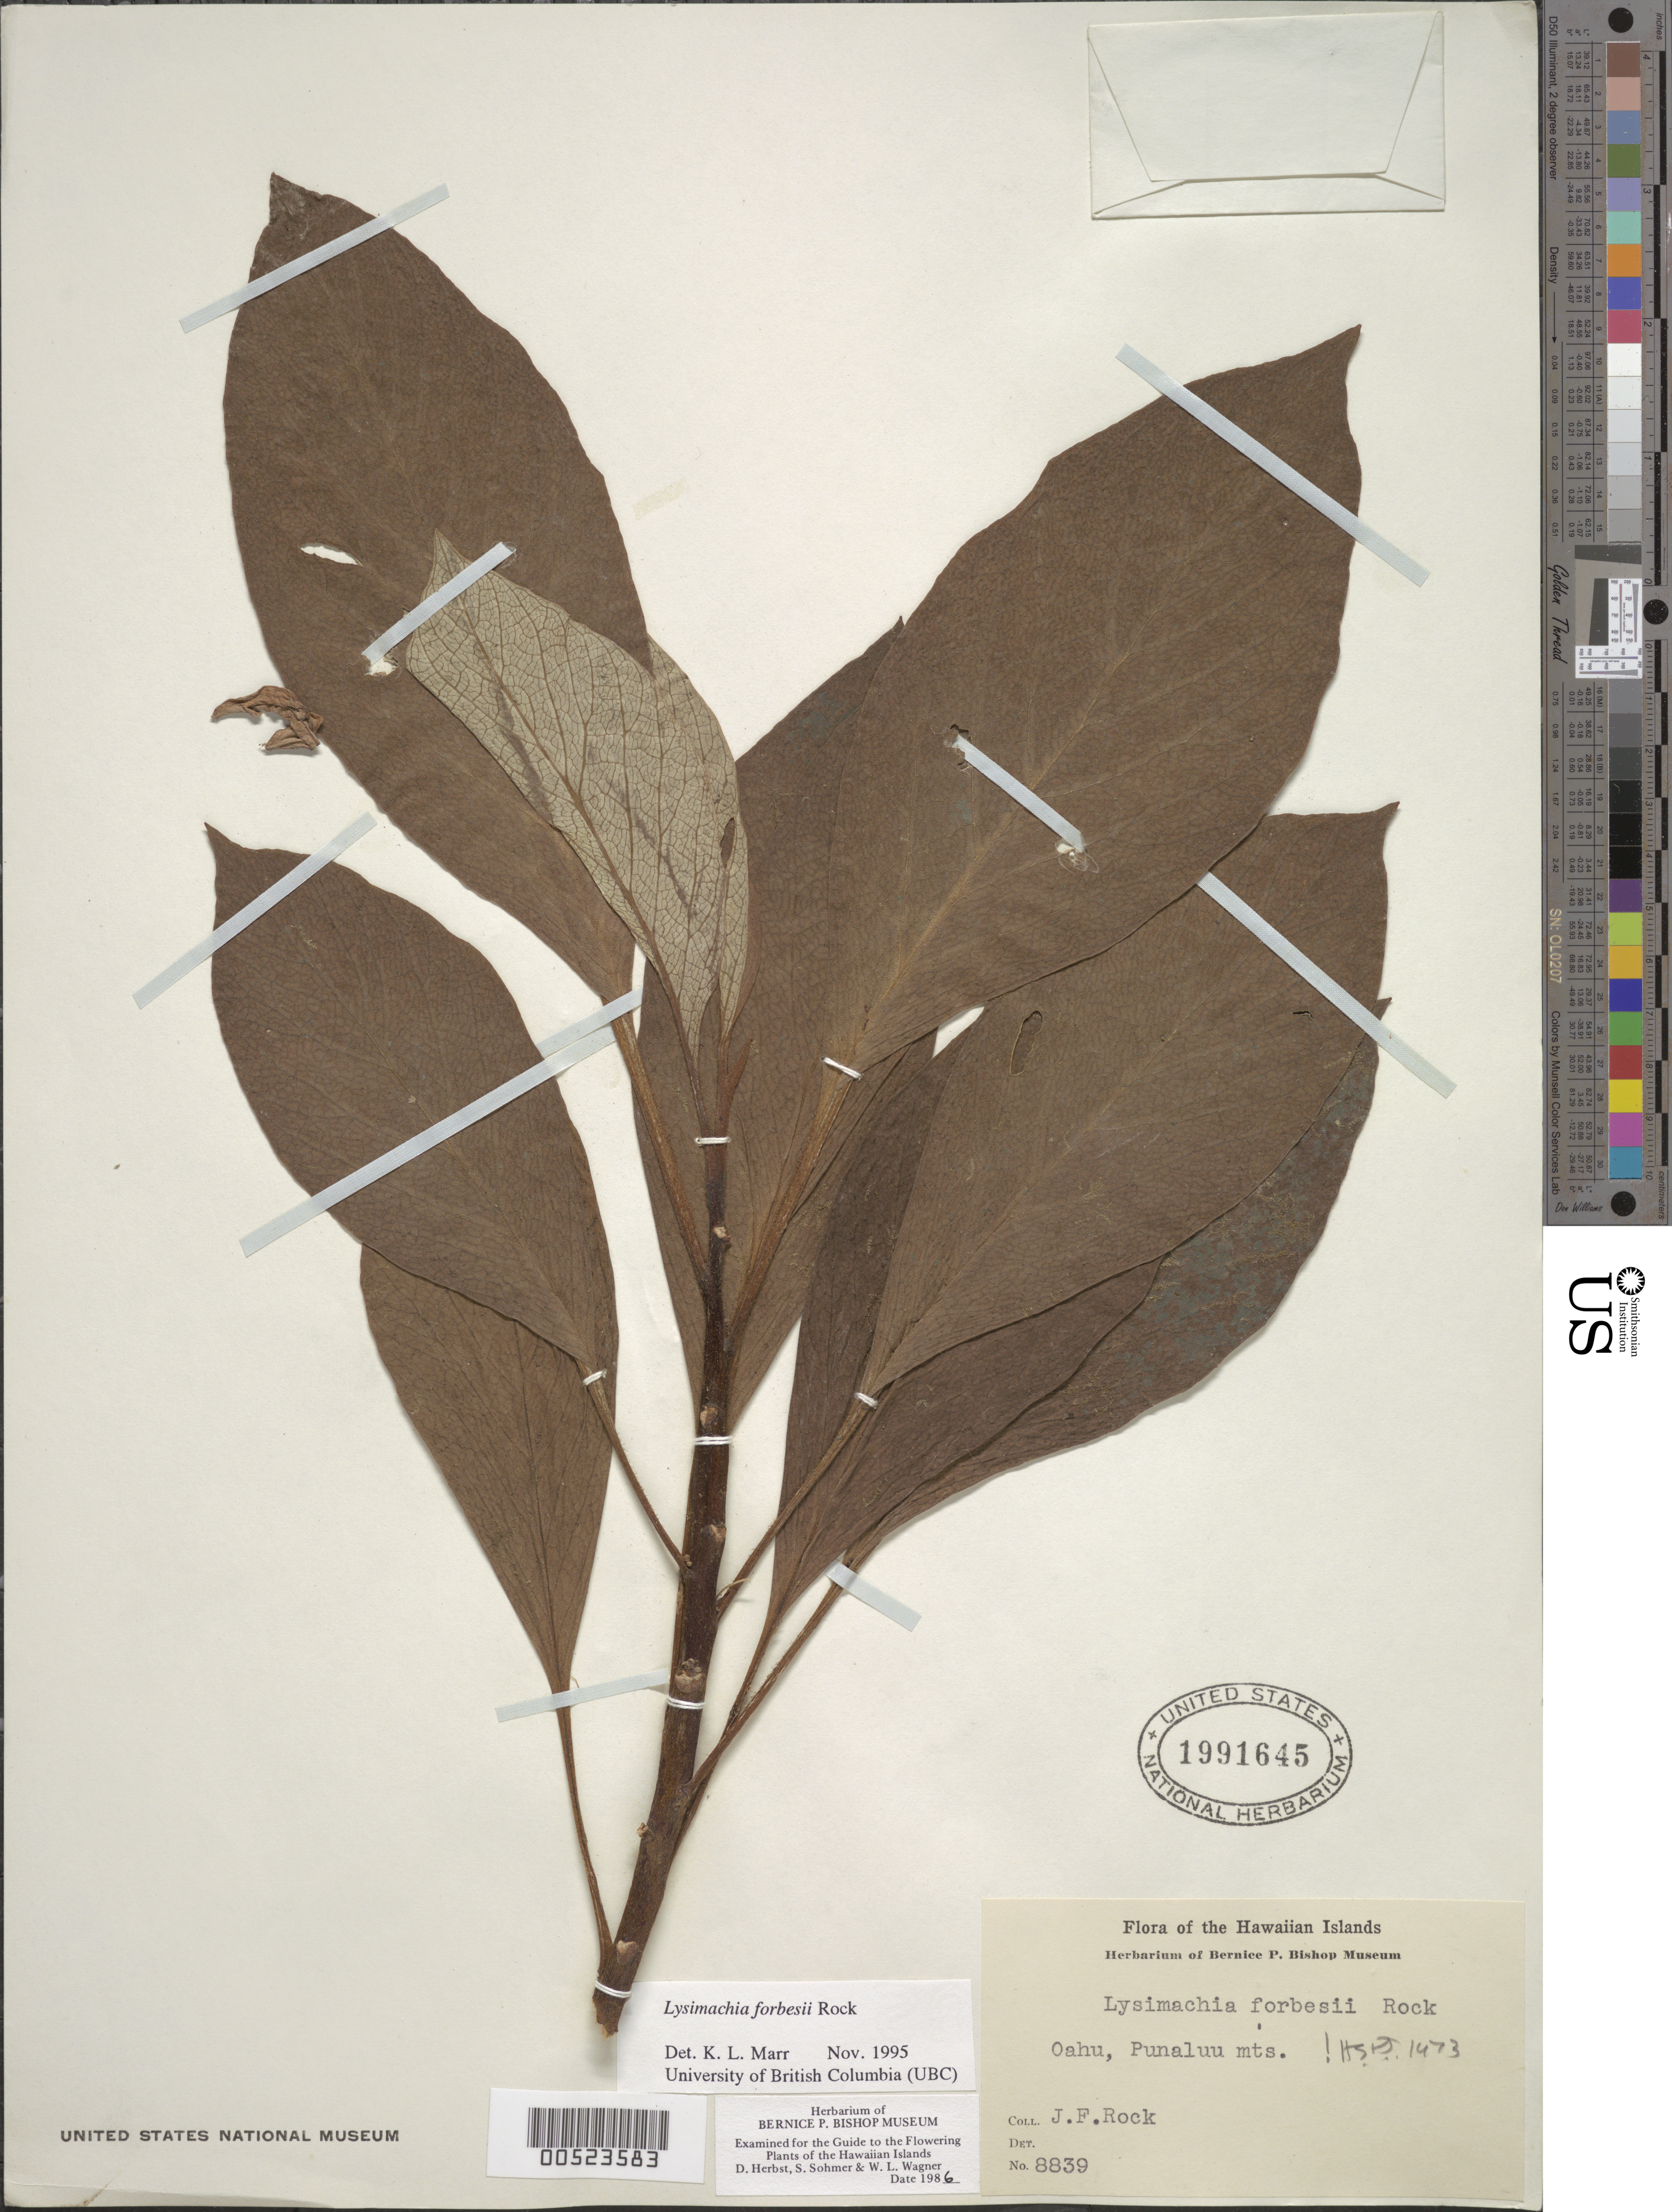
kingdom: Plantae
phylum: Tracheophyta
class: Magnoliopsida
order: Ericales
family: Primulaceae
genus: Lysimachia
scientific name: Lysimachia forbesii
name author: Rock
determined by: Marr, K. L., (UBC), University of British Columbia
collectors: J. F. Rock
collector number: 8839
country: United States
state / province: Hawaii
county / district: Honolulu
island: Oahu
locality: Punaluu Mts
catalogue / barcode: US 1991645